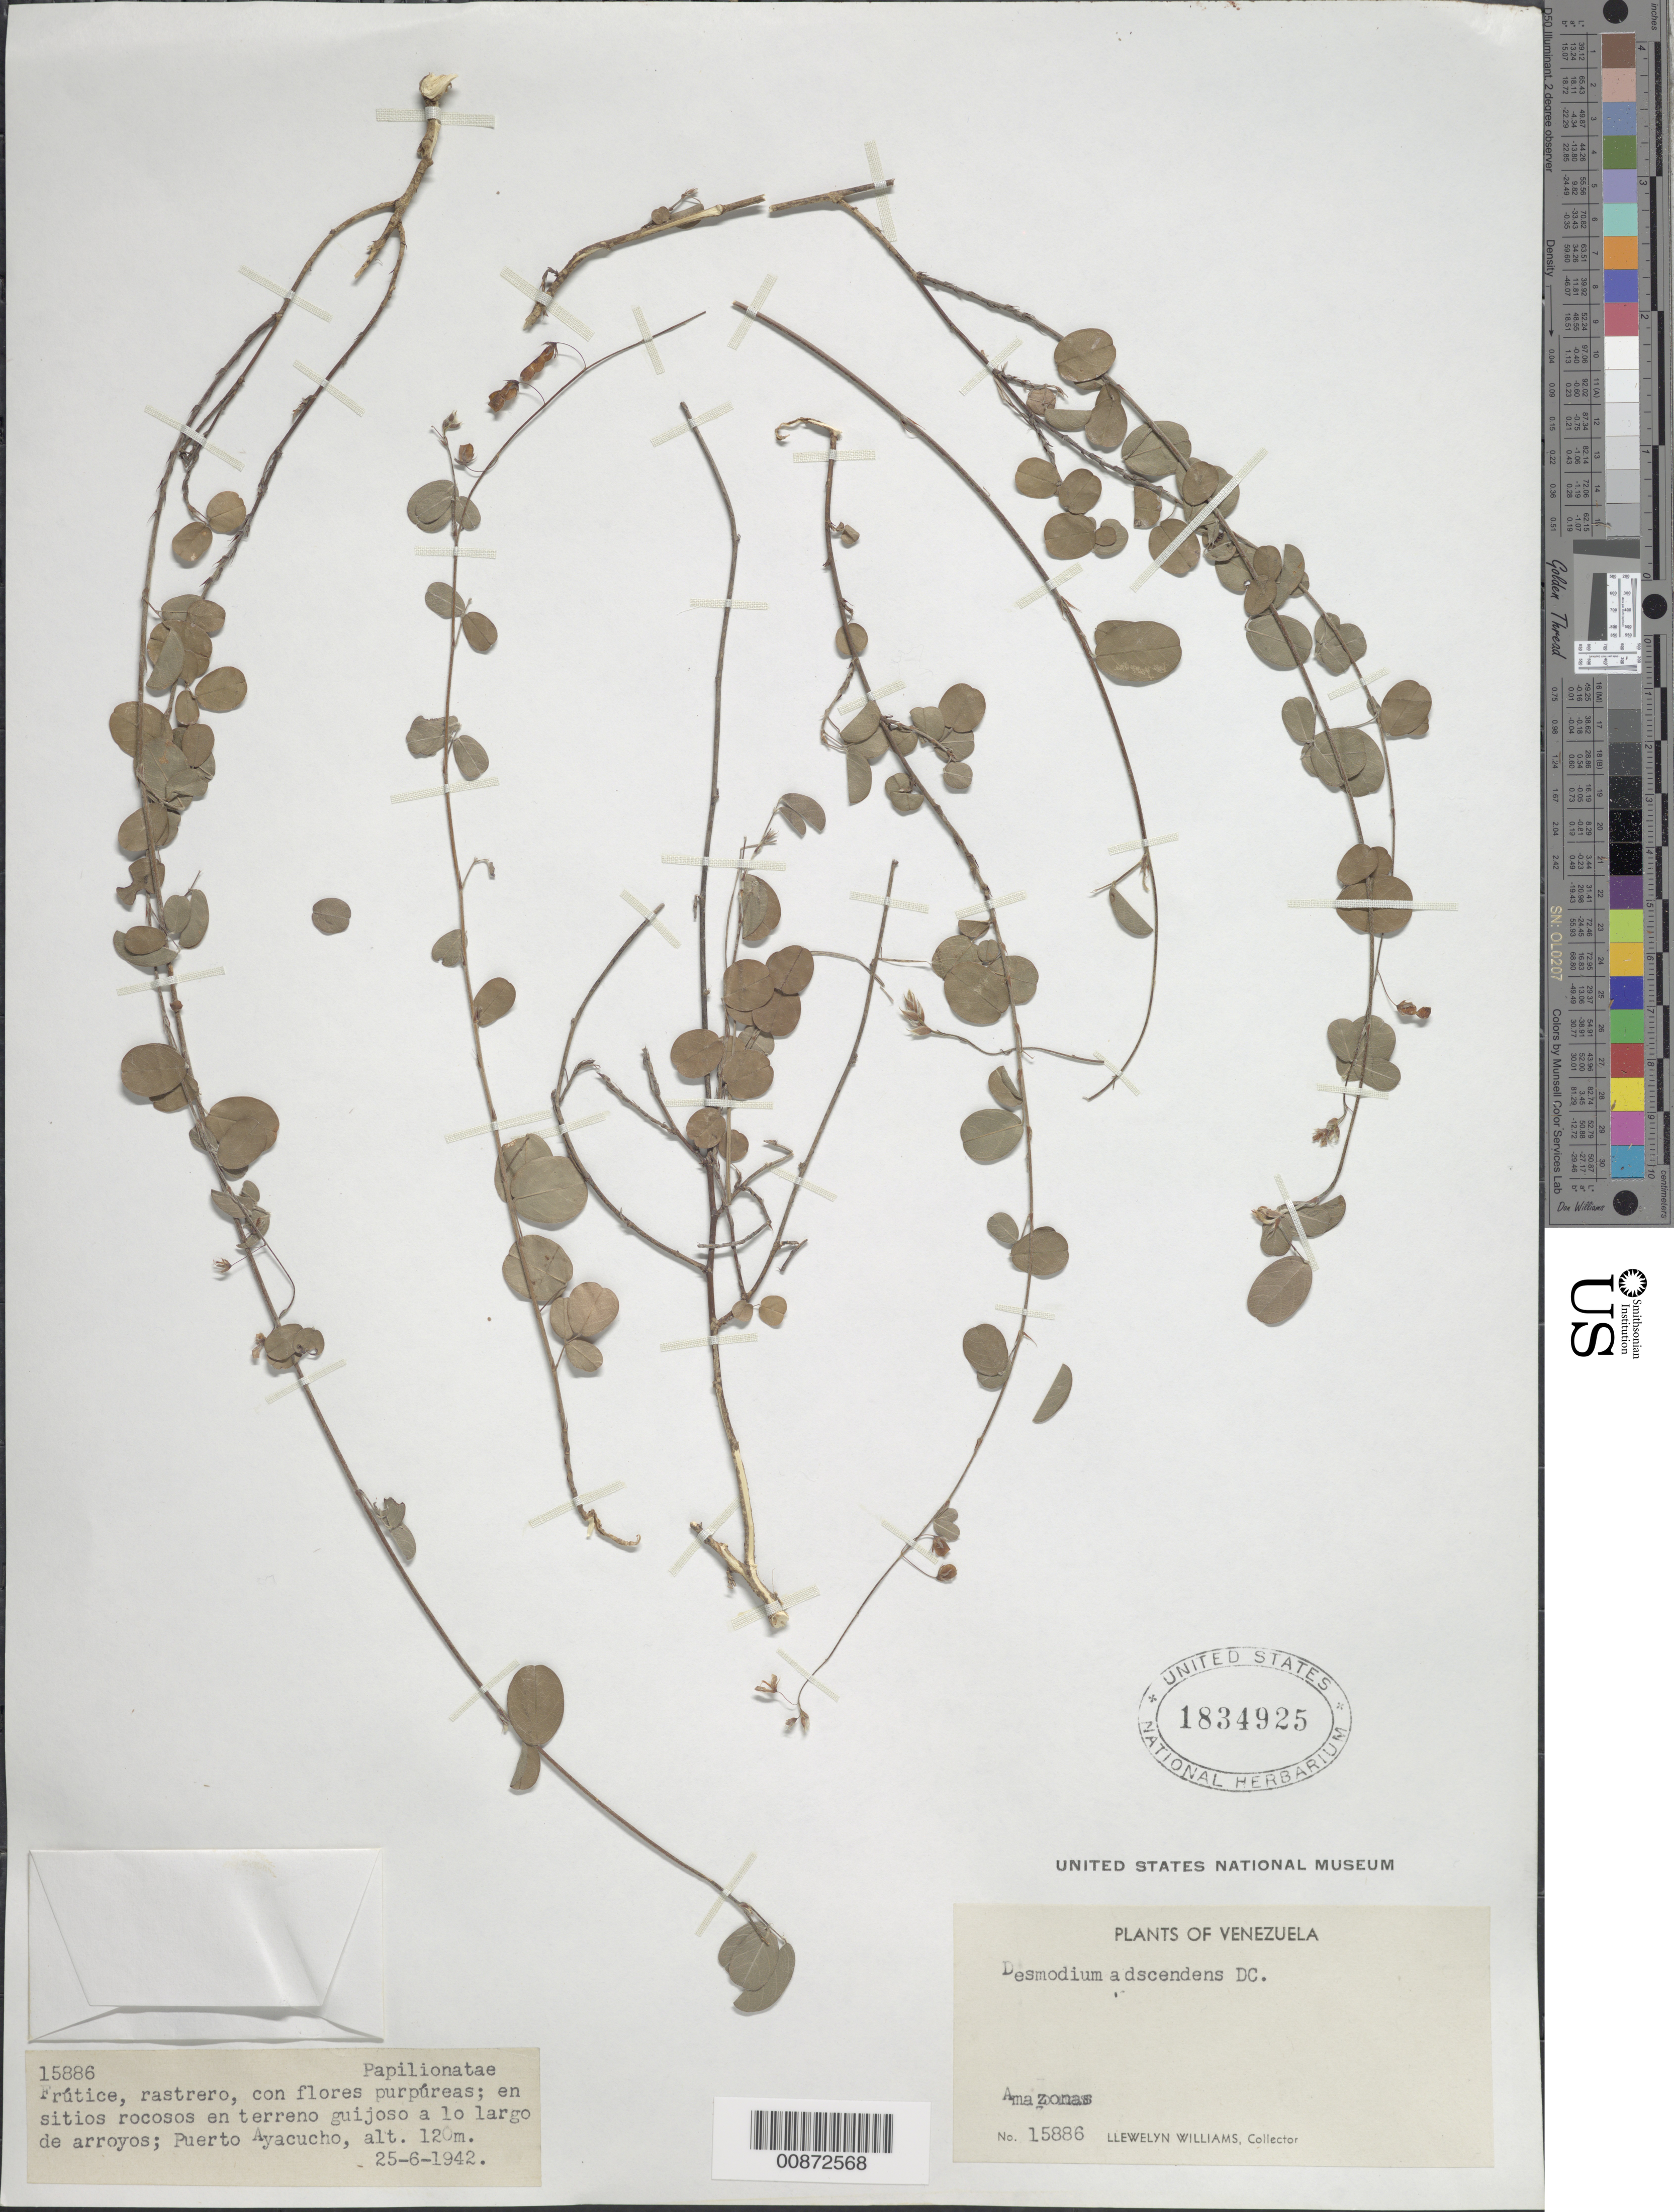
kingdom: Plantae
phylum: Tracheophyta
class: Magnoliopsida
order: Fabales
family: Fabaceae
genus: Grona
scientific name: Grona adscendens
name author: (Sw.) H. Ohashi & K. Ohashi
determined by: Strong, Mark T., (BOT), Smithsonian Institution - National Museum of Natural History (UNITED STATES)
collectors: Ll. Williams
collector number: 15886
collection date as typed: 25-Jun-42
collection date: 1942-06-25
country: Venezuela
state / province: Amazonas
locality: Puerto Ayacucho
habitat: Sitios rocosos en terreno guijoso a lo largo de arroyos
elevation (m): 120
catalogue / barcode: US 1834925